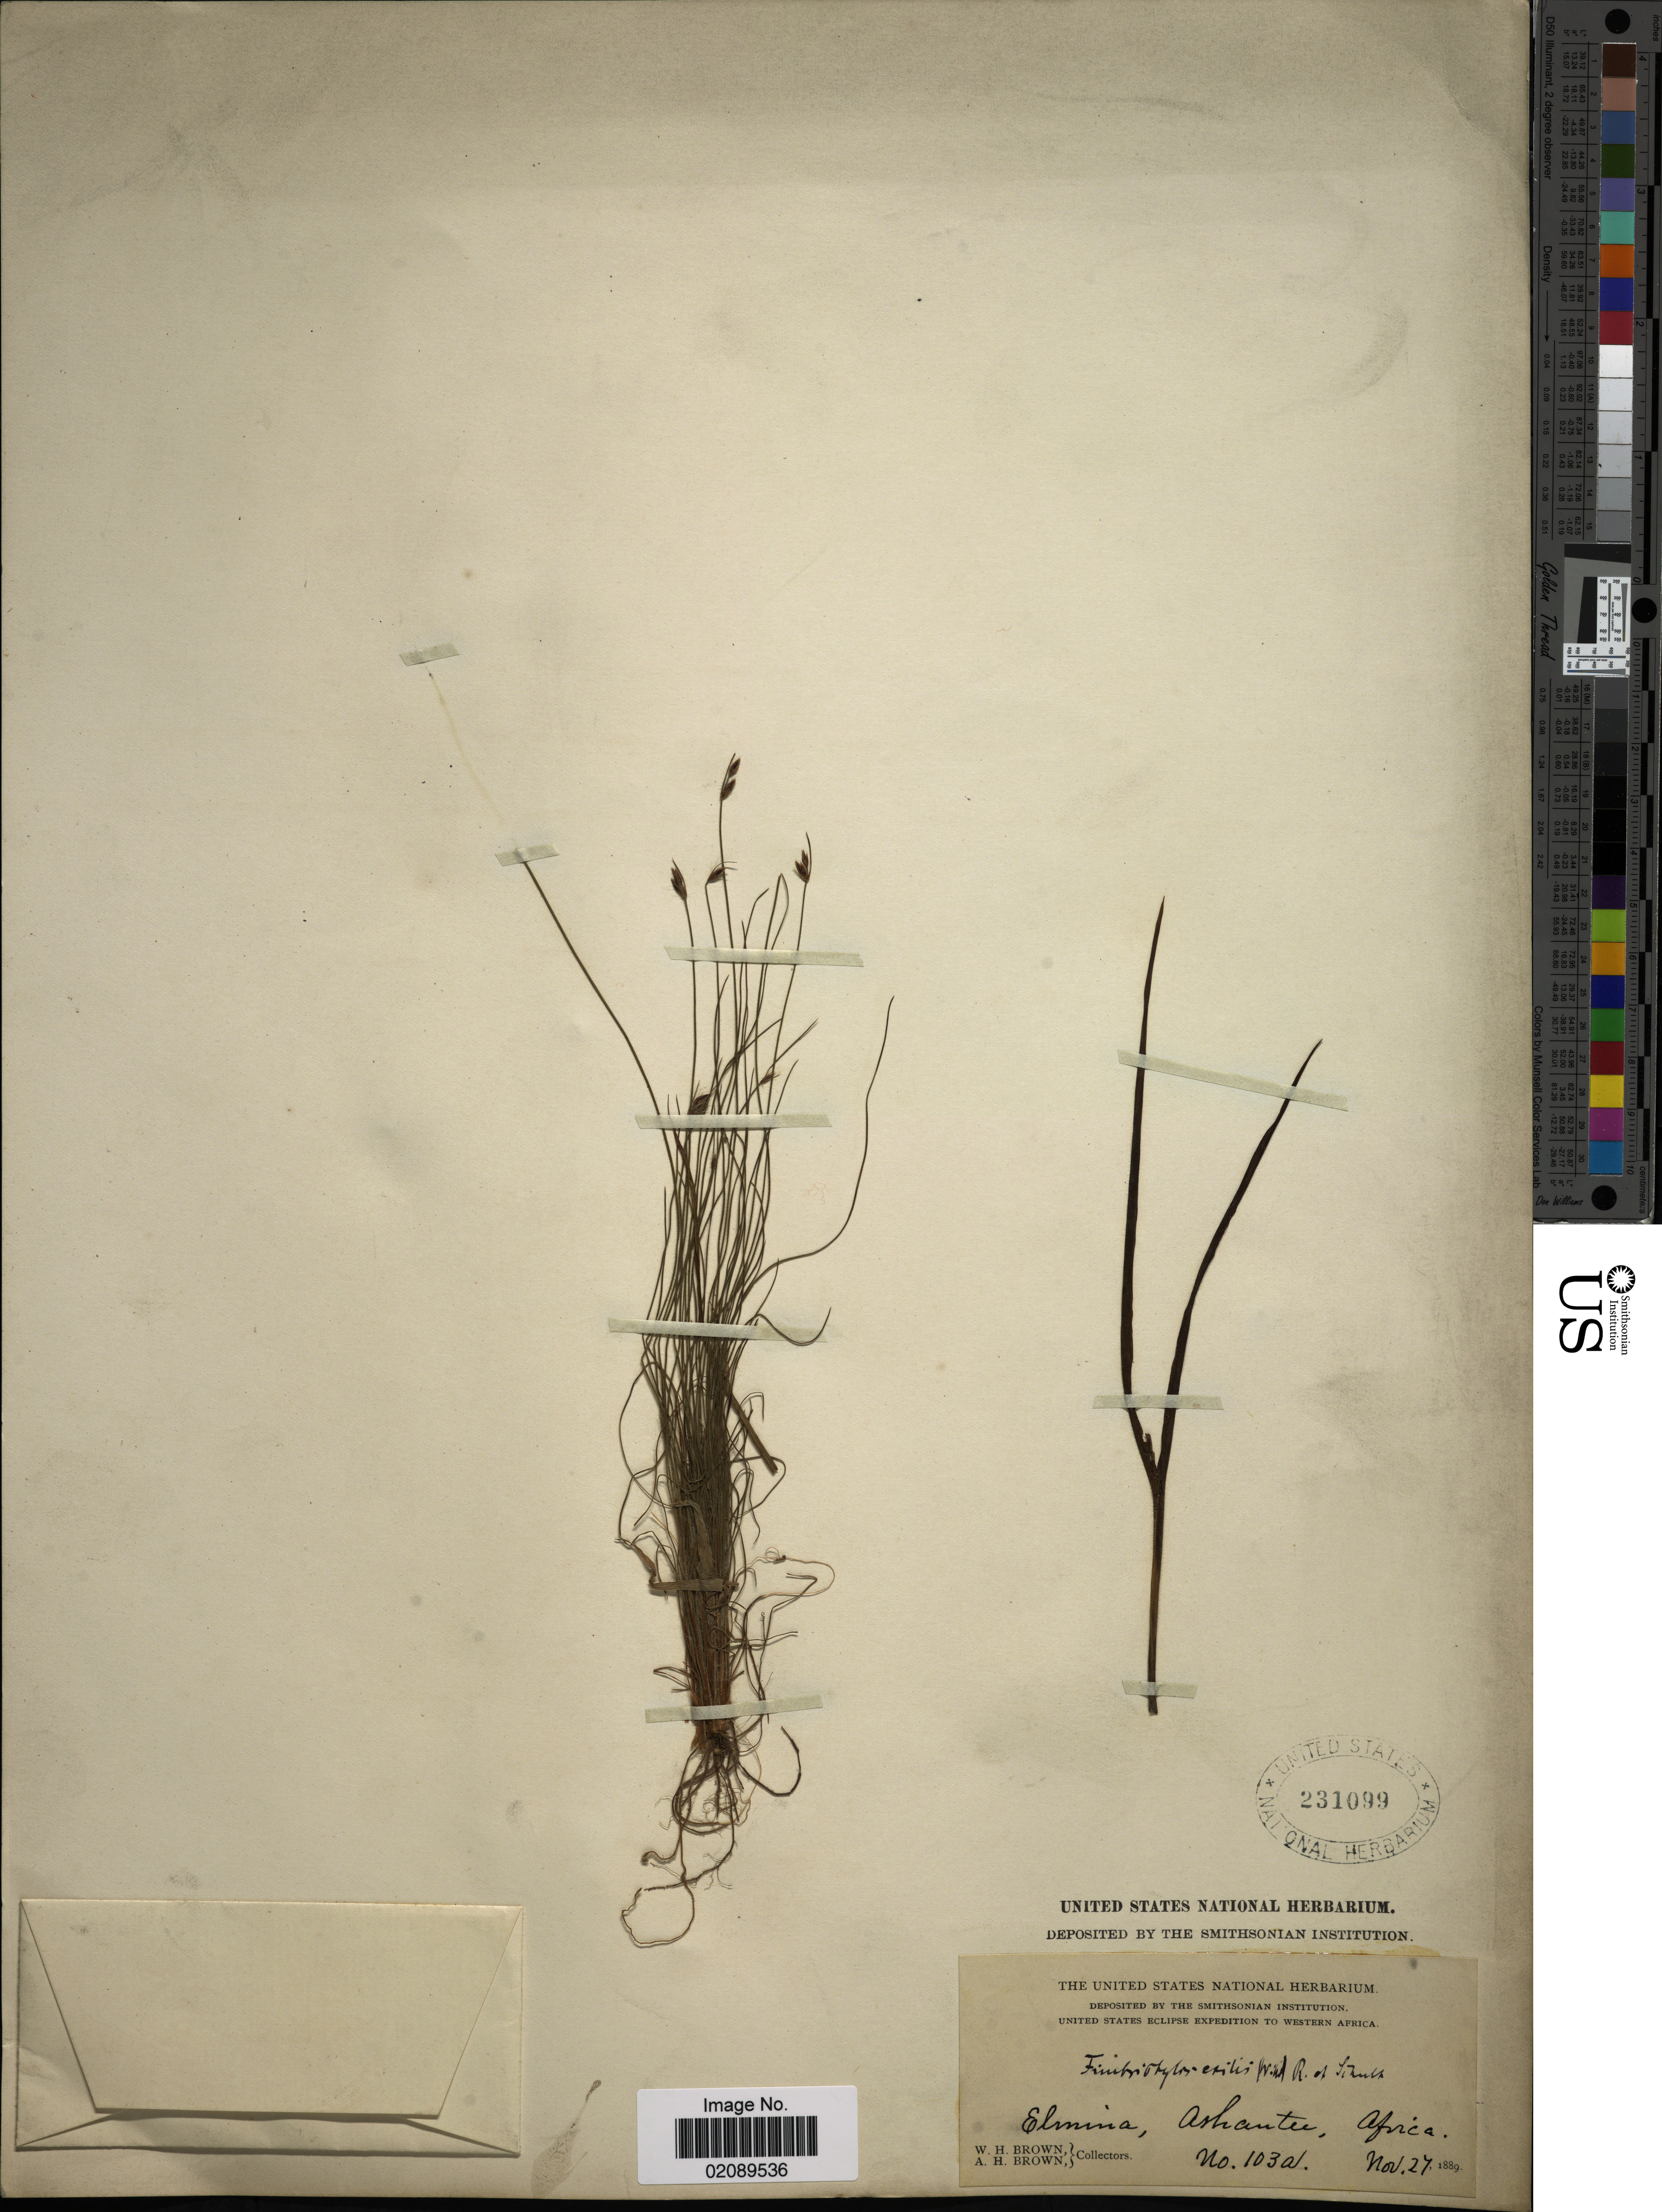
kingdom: Plantae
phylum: Tracheophyta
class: Liliopsida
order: Poales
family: Cyperaceae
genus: Bulbostylis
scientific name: Bulbostylis hispidula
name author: (Vahl) R.W. Haines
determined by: Strong, Mark T., (BOT), Smithsonian Institution - National Museum of Natural History (UNITED STATES)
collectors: W. H. Brown & A. H. Brown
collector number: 103a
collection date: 1889-11-27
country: Ghana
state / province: Ashanti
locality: Elmina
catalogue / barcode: US 231099